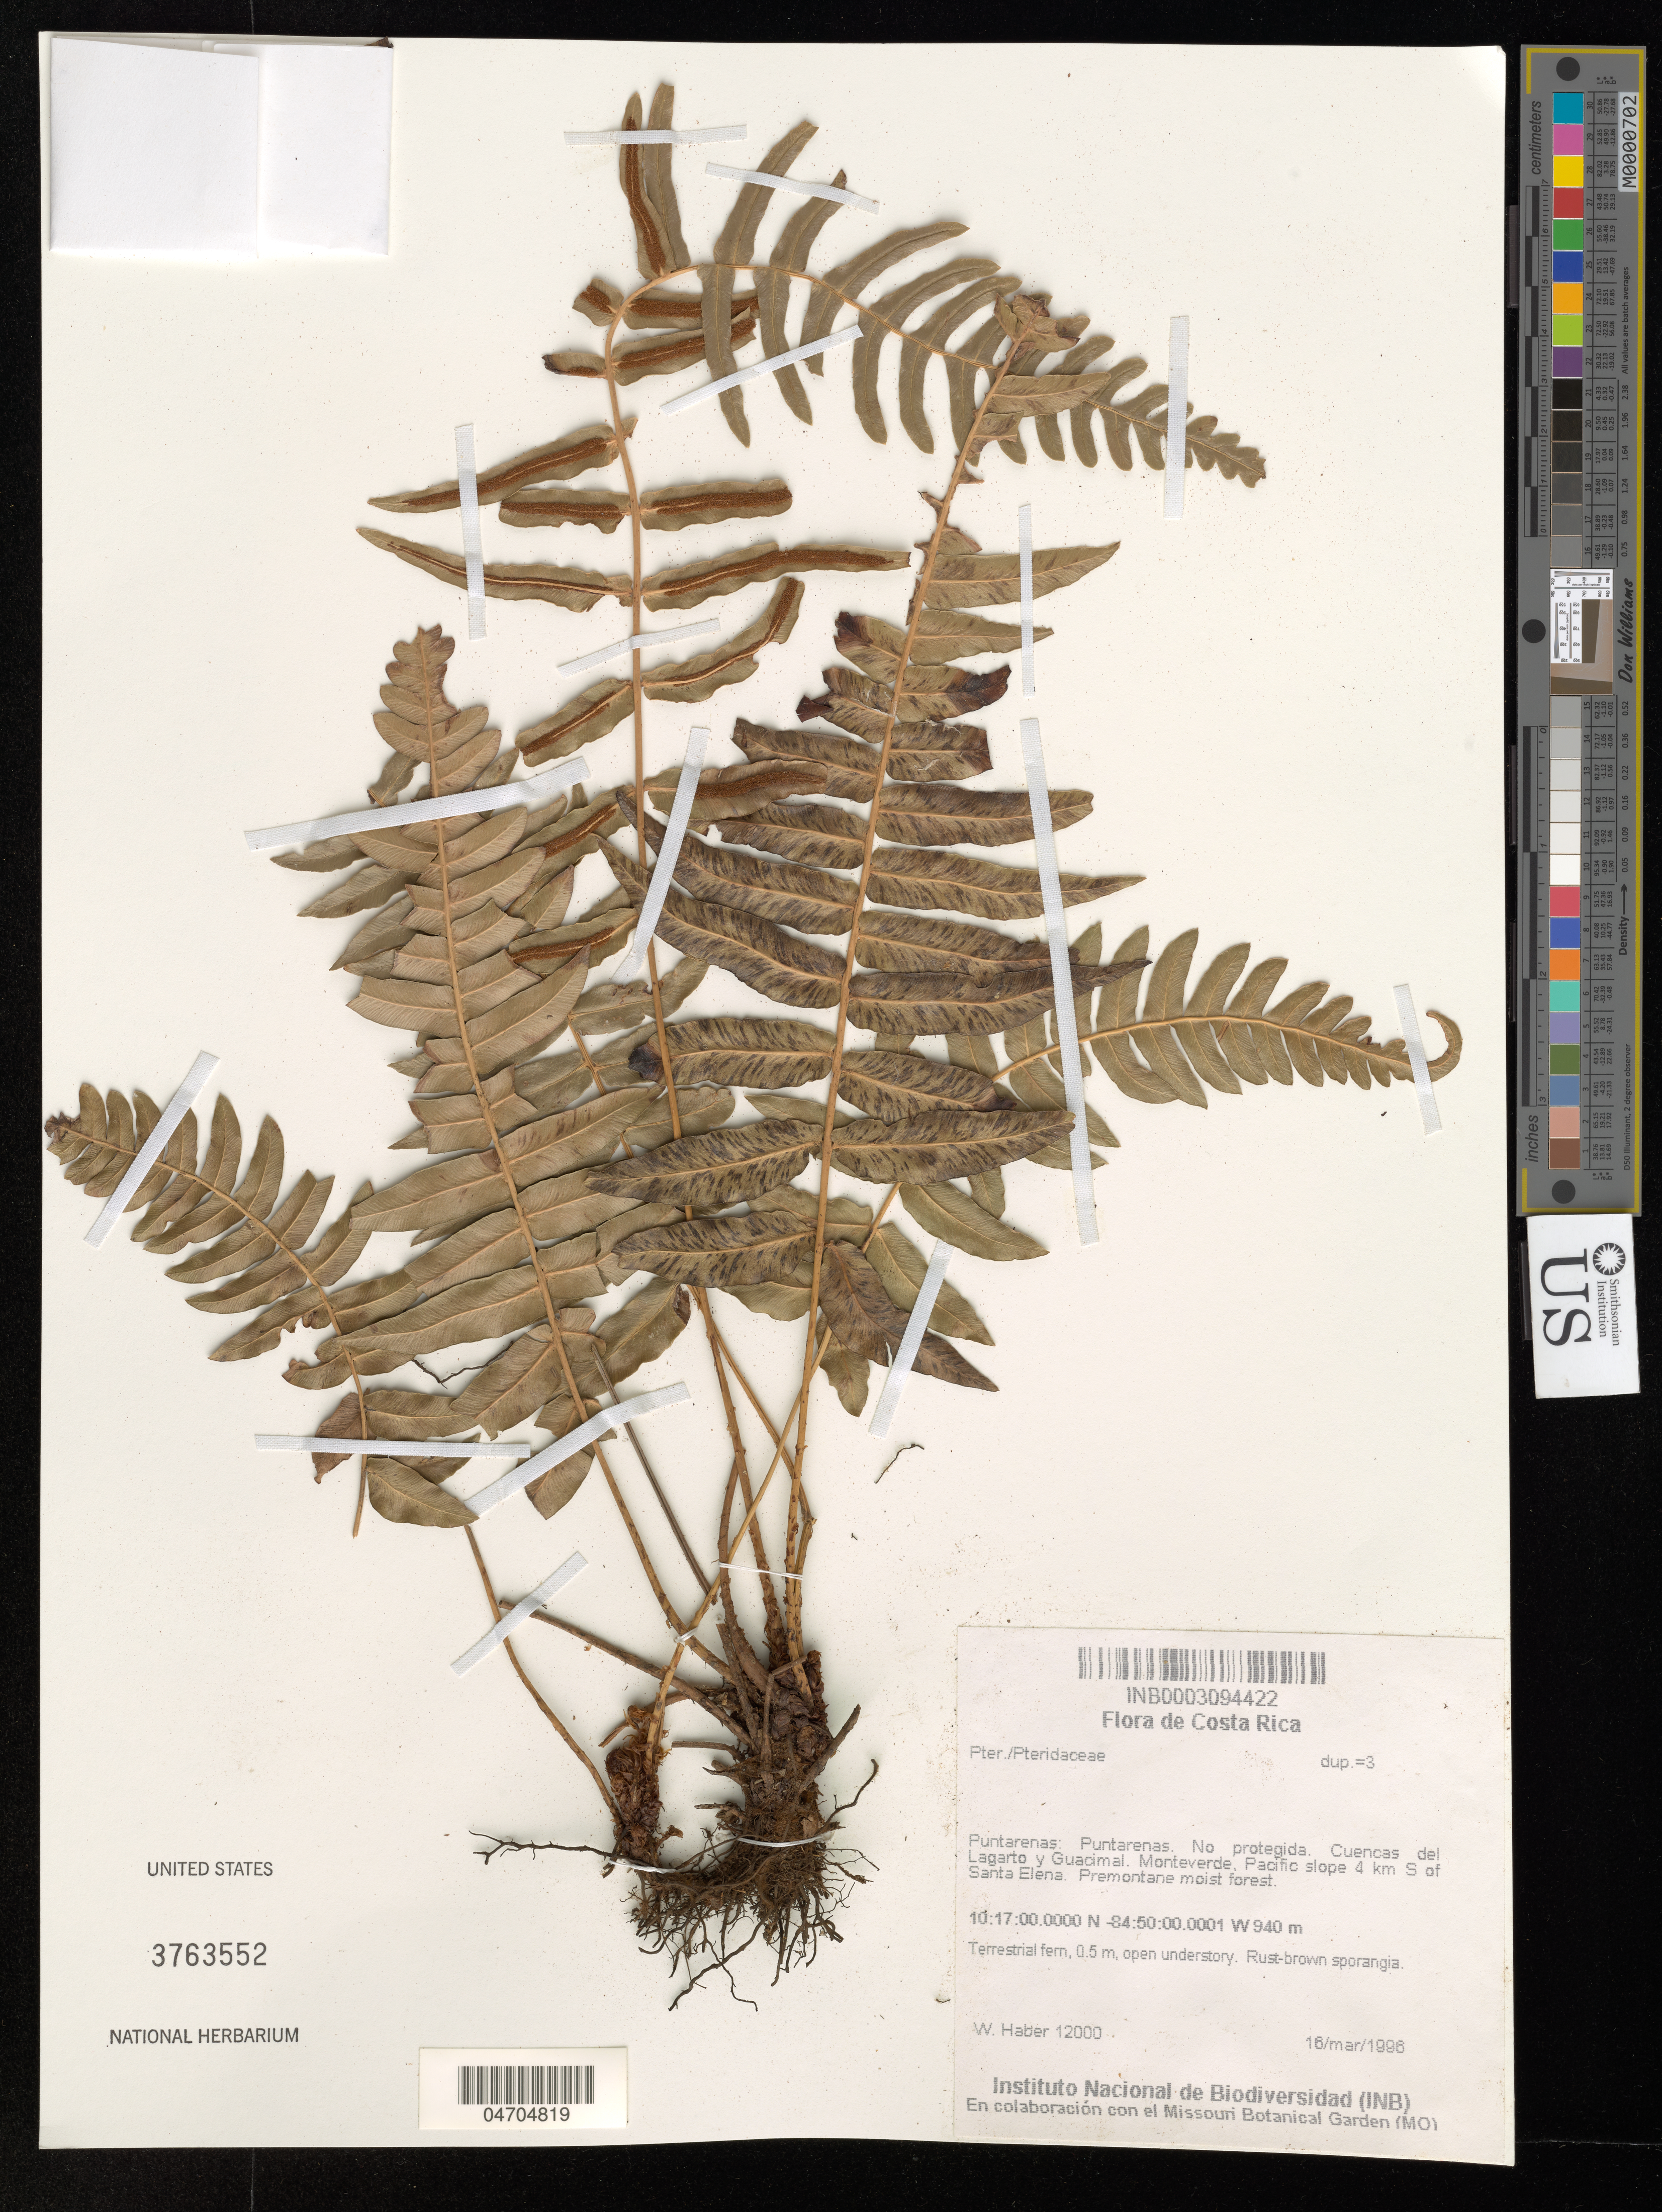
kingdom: Plantae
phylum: Tracheophyta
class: Polypodiopsida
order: Polypodiales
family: Pteridaceae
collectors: W. Haber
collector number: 12000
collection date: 1996-03-16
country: Costa Rica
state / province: Puntarenas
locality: Puntarenas. No protegida. Cuencas del Lagarto y Guacimal. Monteverde. Pacific slope 4 km S of Santa Elena.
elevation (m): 940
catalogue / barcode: US 3763552